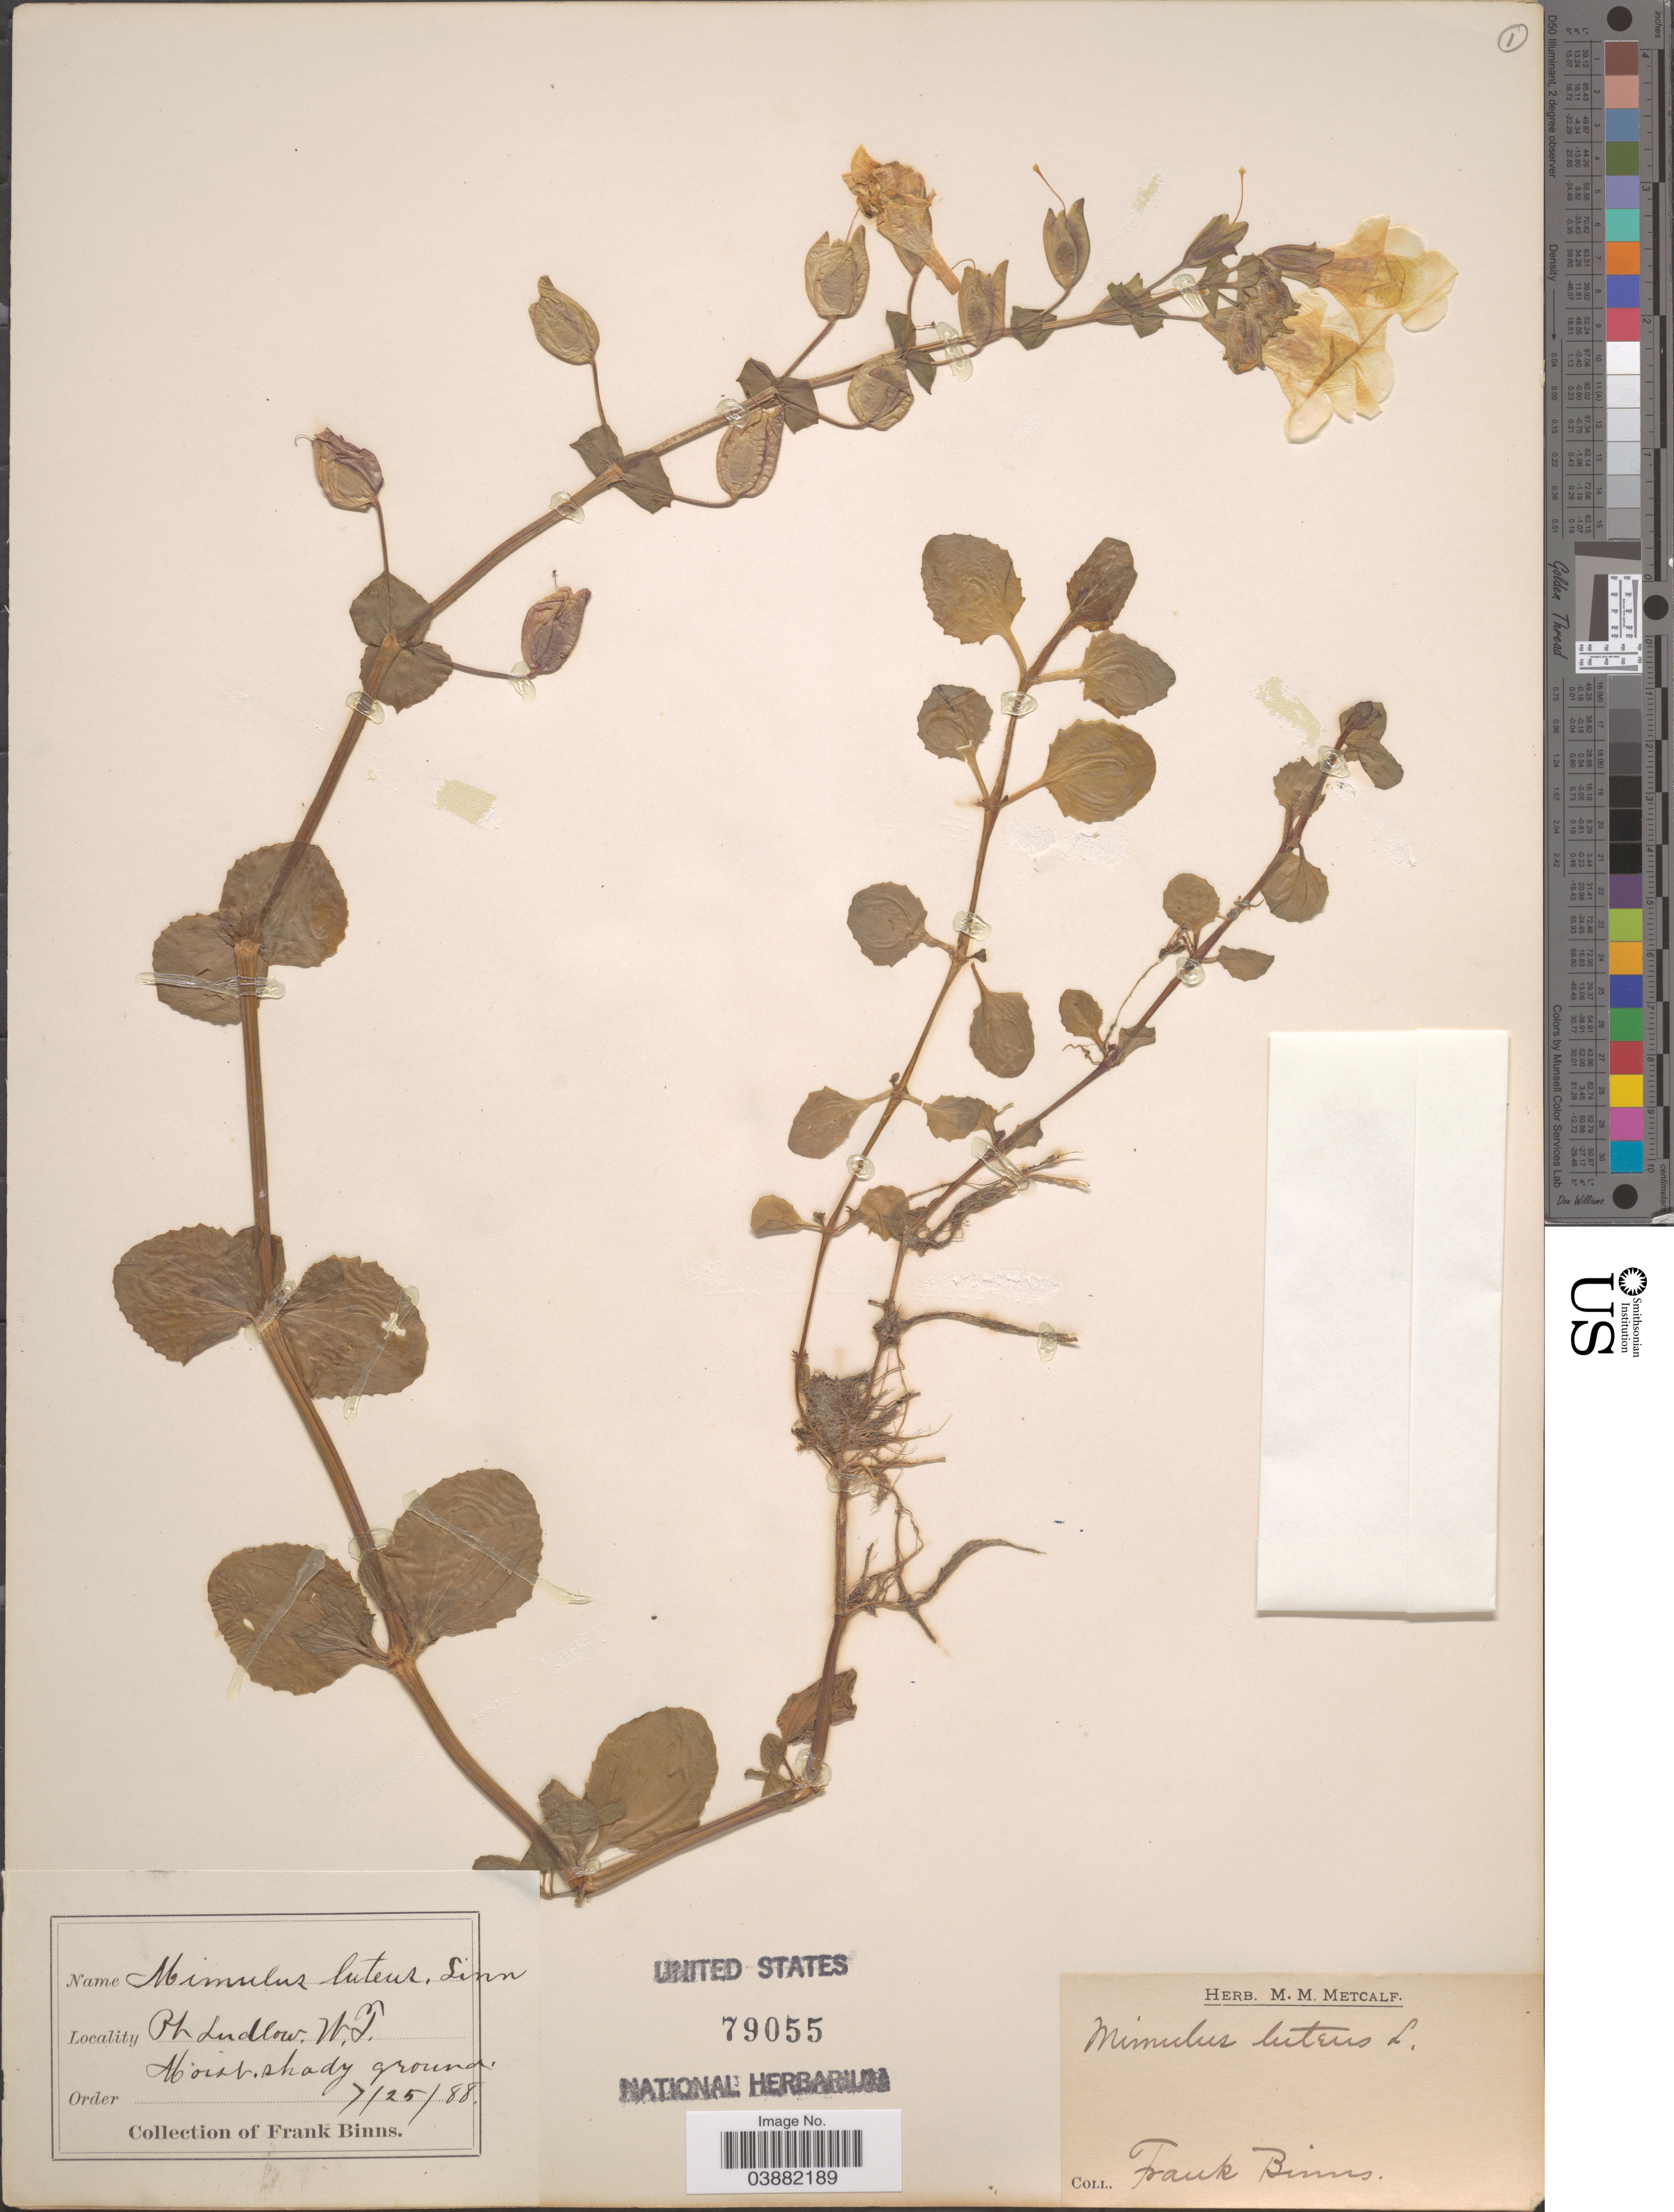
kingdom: Plantae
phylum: Tracheophyta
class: Magnoliopsida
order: Lamiales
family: Phrymaceae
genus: Mimulus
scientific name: Mimulus luteus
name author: L.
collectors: F. Binns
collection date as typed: Transcribed d/m/y: 25/7/88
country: United States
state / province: Washington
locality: Pt Ludlow, W.T.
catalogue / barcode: US 79055